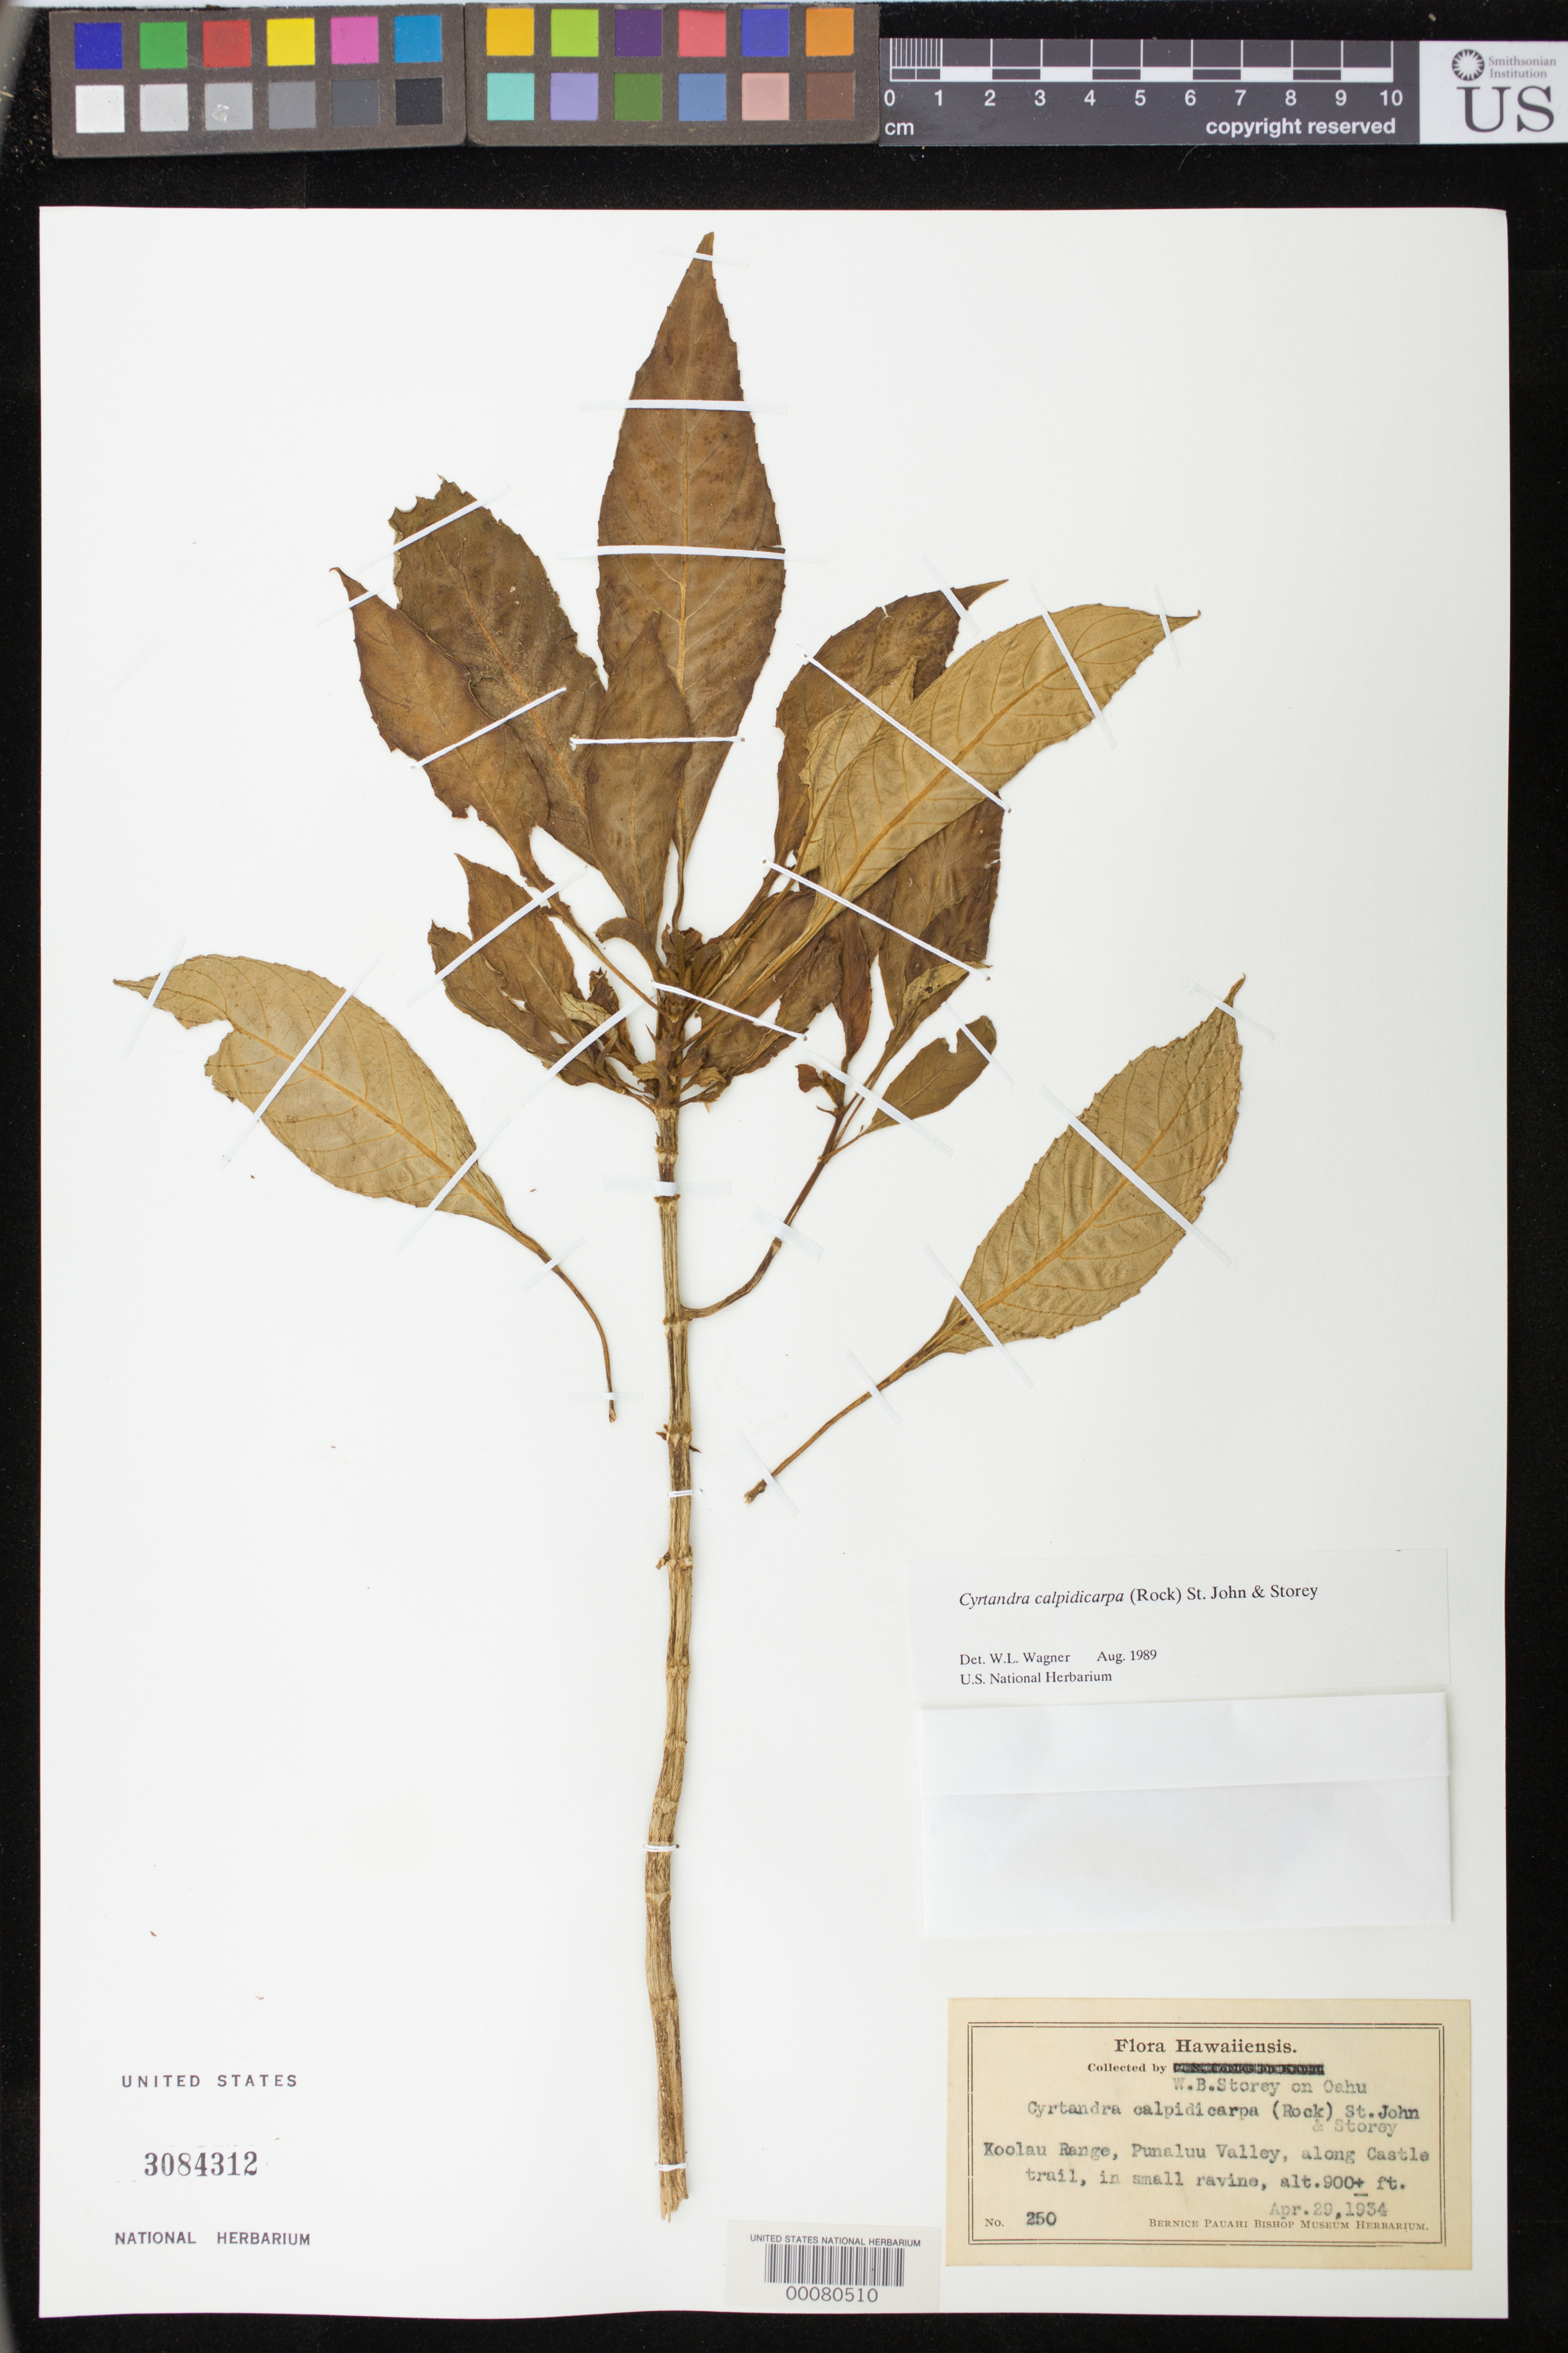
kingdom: Plantae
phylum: Tracheophyta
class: Magnoliopsida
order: Lamiales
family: Gesneriaceae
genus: Cyrtandra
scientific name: Cyrtandra calpidicarpa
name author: (Rock) H. St. John & Storey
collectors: W. Storey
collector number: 250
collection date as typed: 29 Apr 1934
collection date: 1934-04-29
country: United States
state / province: Hawaii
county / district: Honolulu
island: Oahu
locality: Koolau range, Punaluu valley, along castle trail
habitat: In small ravine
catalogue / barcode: US 3084312